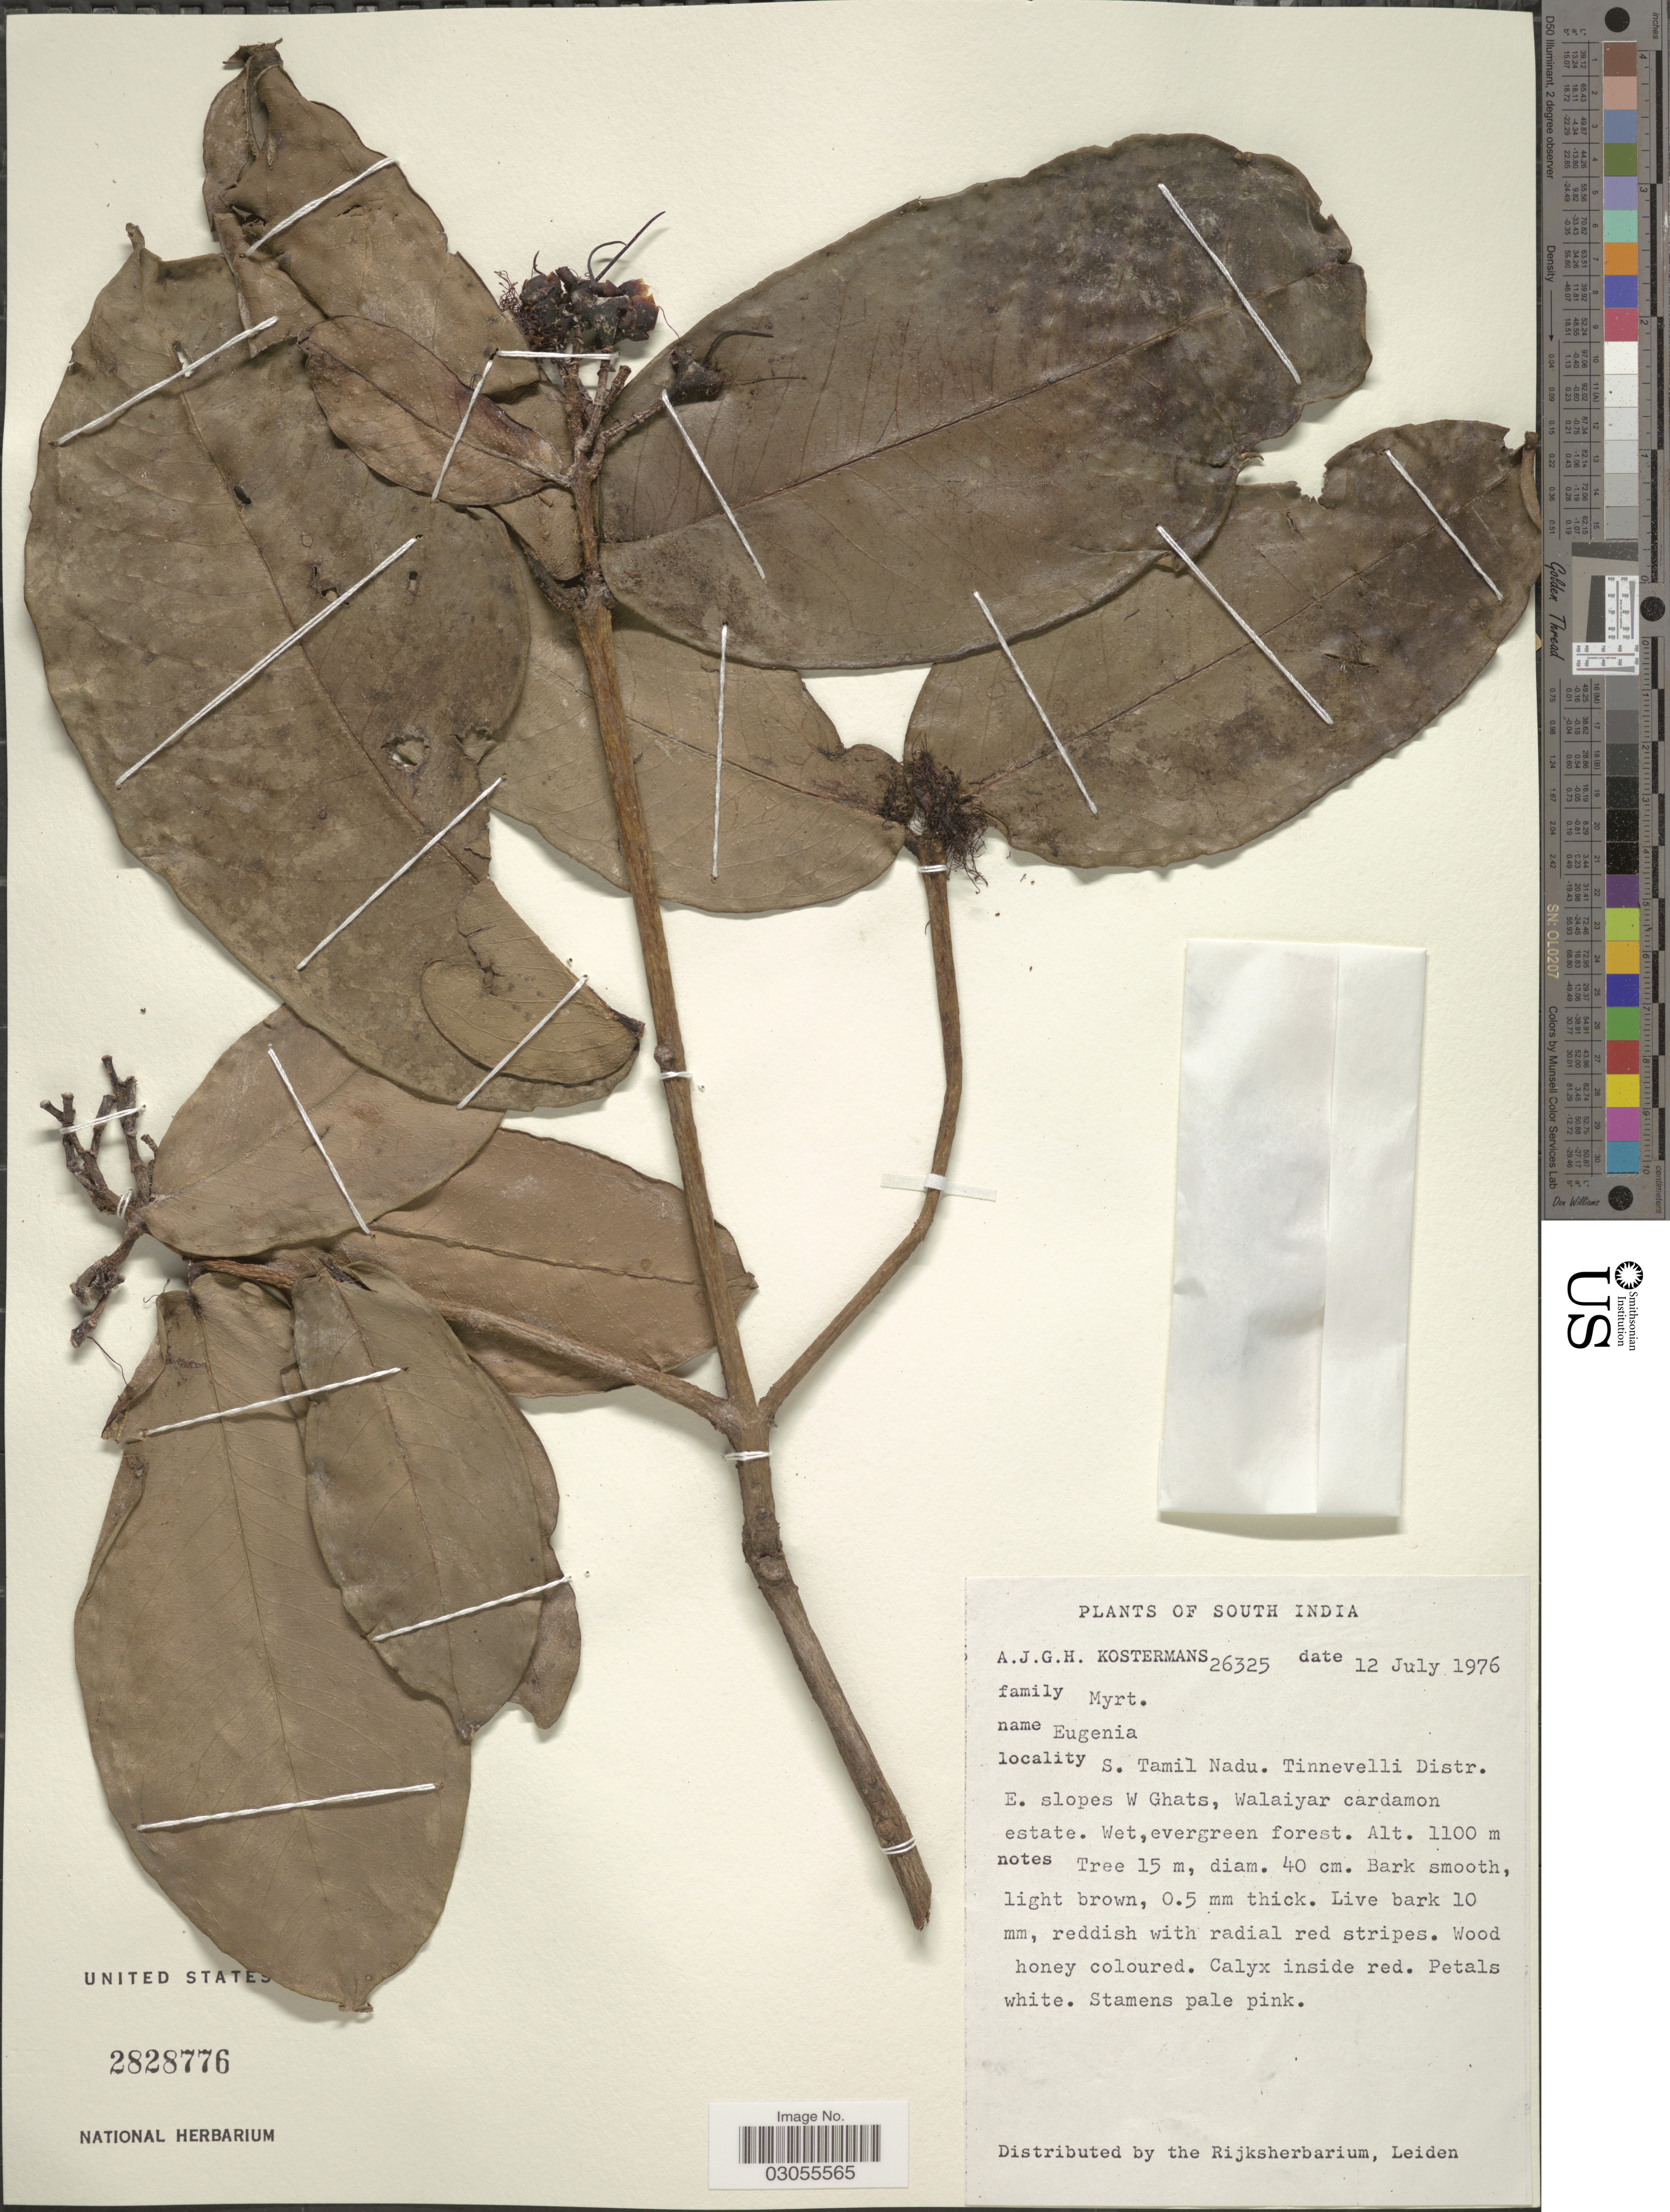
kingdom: Plantae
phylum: Tracheophyta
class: Magnoliopsida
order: Myrtales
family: Myrtaceae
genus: Eugenia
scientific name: Eugenia sp.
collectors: A. J. G. Kostermans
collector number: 26325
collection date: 1976-07-12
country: India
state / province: Tamil Nadu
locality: South India. S. Tamil Nadu. Tinnevelli Distr. E. slopes W. Ghats, Walaiyar cardamon estate.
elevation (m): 1100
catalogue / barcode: US 2828776